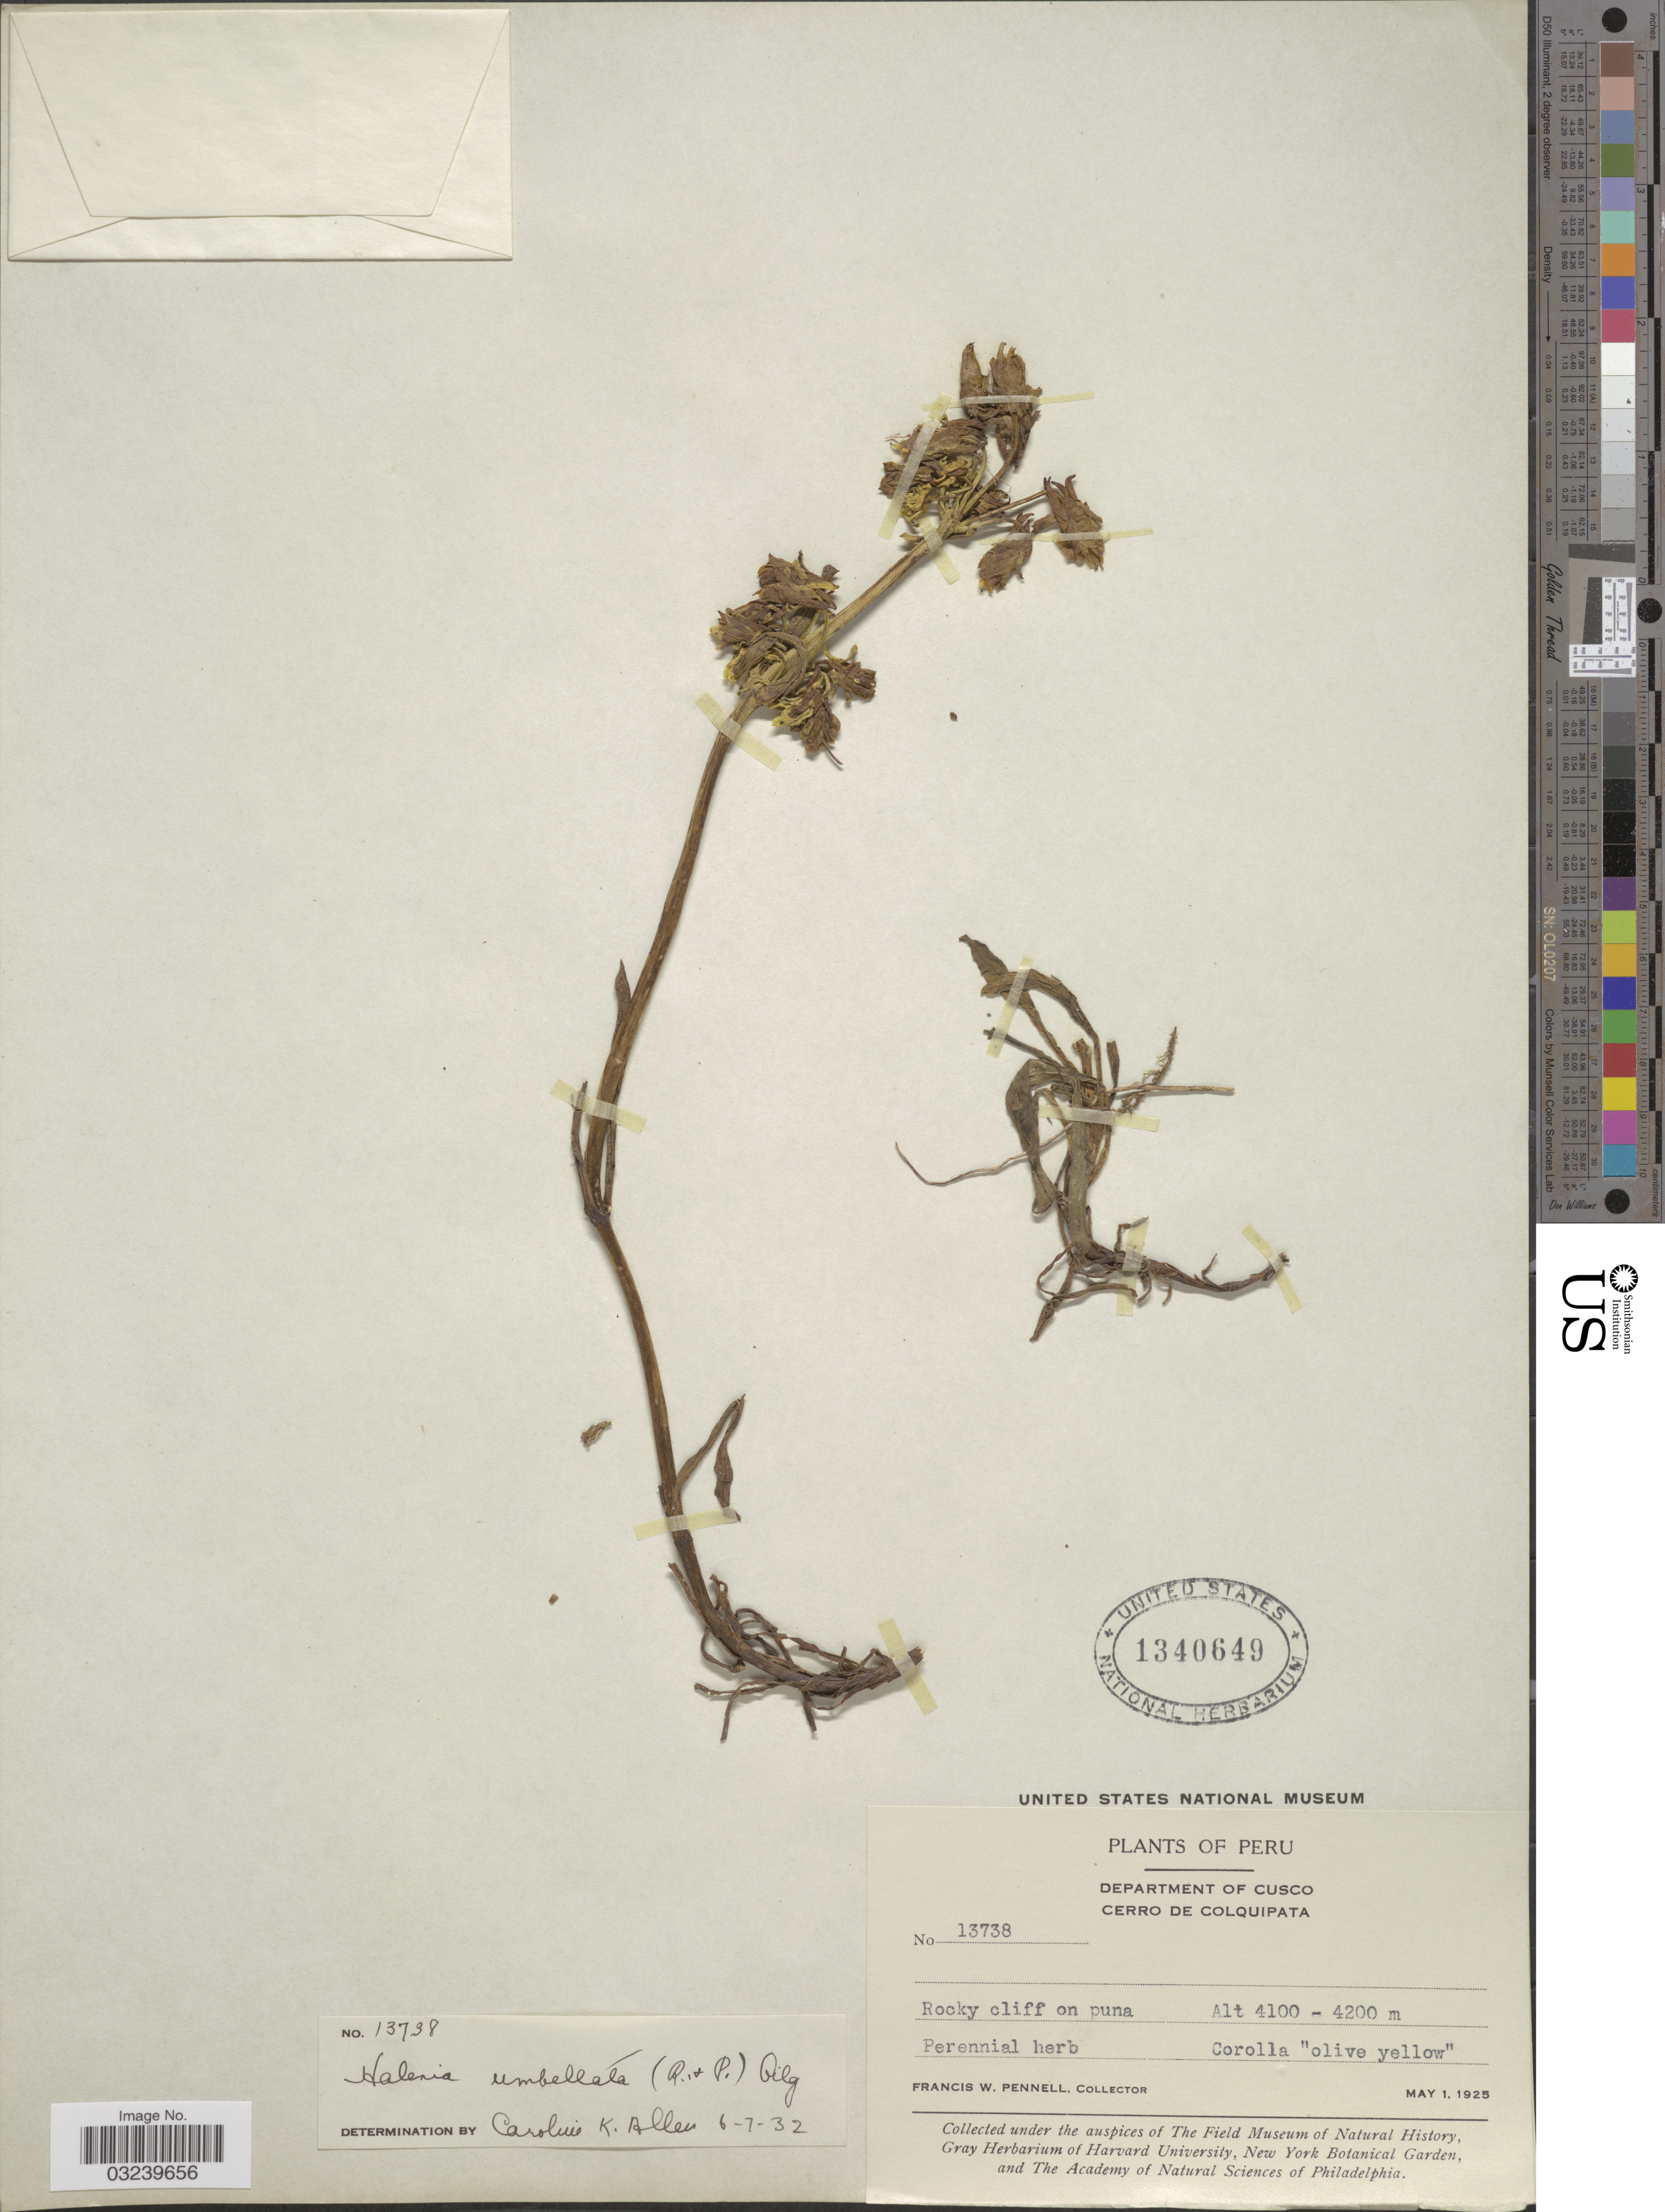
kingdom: Plantae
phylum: Tracheophyta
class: Magnoliopsida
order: Gentianales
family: Gentianaceae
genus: Halenia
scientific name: Halenia umbellata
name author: (Ruiz & Pav.) Gilg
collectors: F. W. Pennell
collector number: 13738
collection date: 1925-05-01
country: Peru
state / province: Cusco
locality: Department of Cusco, Cerro De Colquipata.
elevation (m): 4100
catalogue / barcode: US 1340649